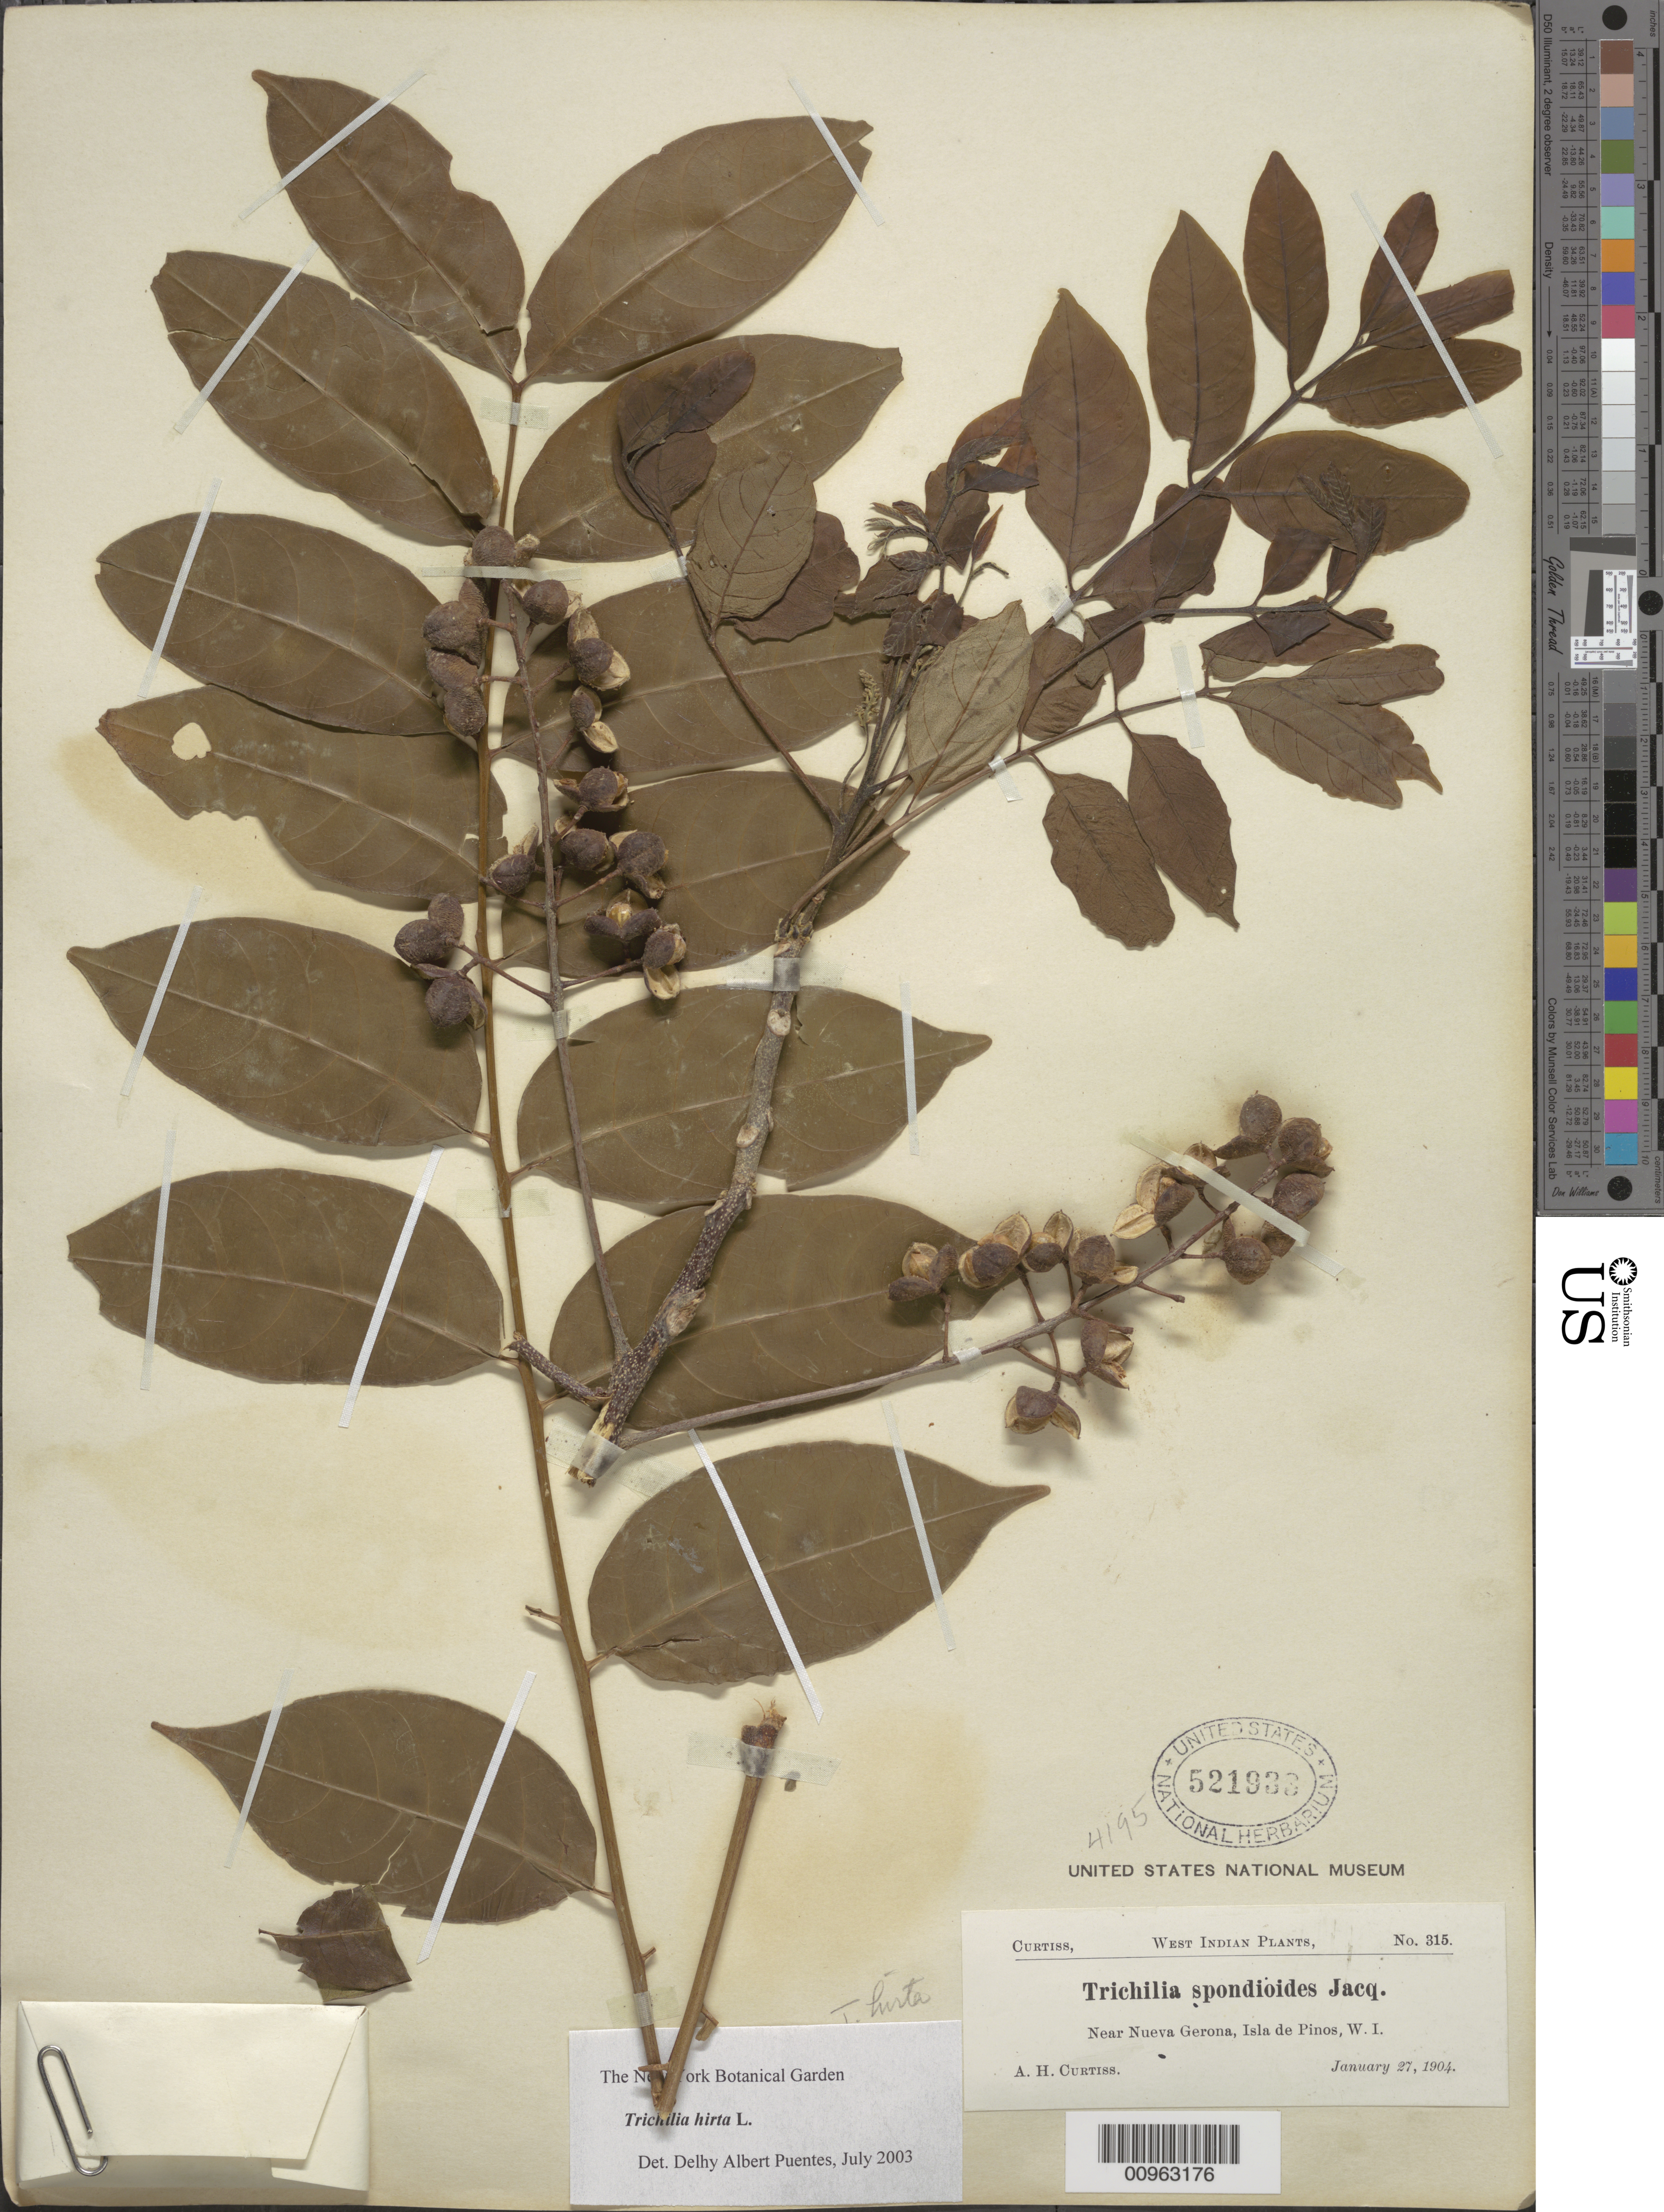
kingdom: Plantae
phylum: Tracheophyta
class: Magnoliopsida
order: Sapindales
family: Meliaceae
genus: Trichilia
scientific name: Trichilia hirta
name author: L.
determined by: Puentes, D. A.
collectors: A. H. Curtiss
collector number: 315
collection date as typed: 27 Jan 1904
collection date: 1904-01-27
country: Cuba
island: Isla de la Juventud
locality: Isle of Pines, Near Nueva Gerona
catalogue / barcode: US 521933